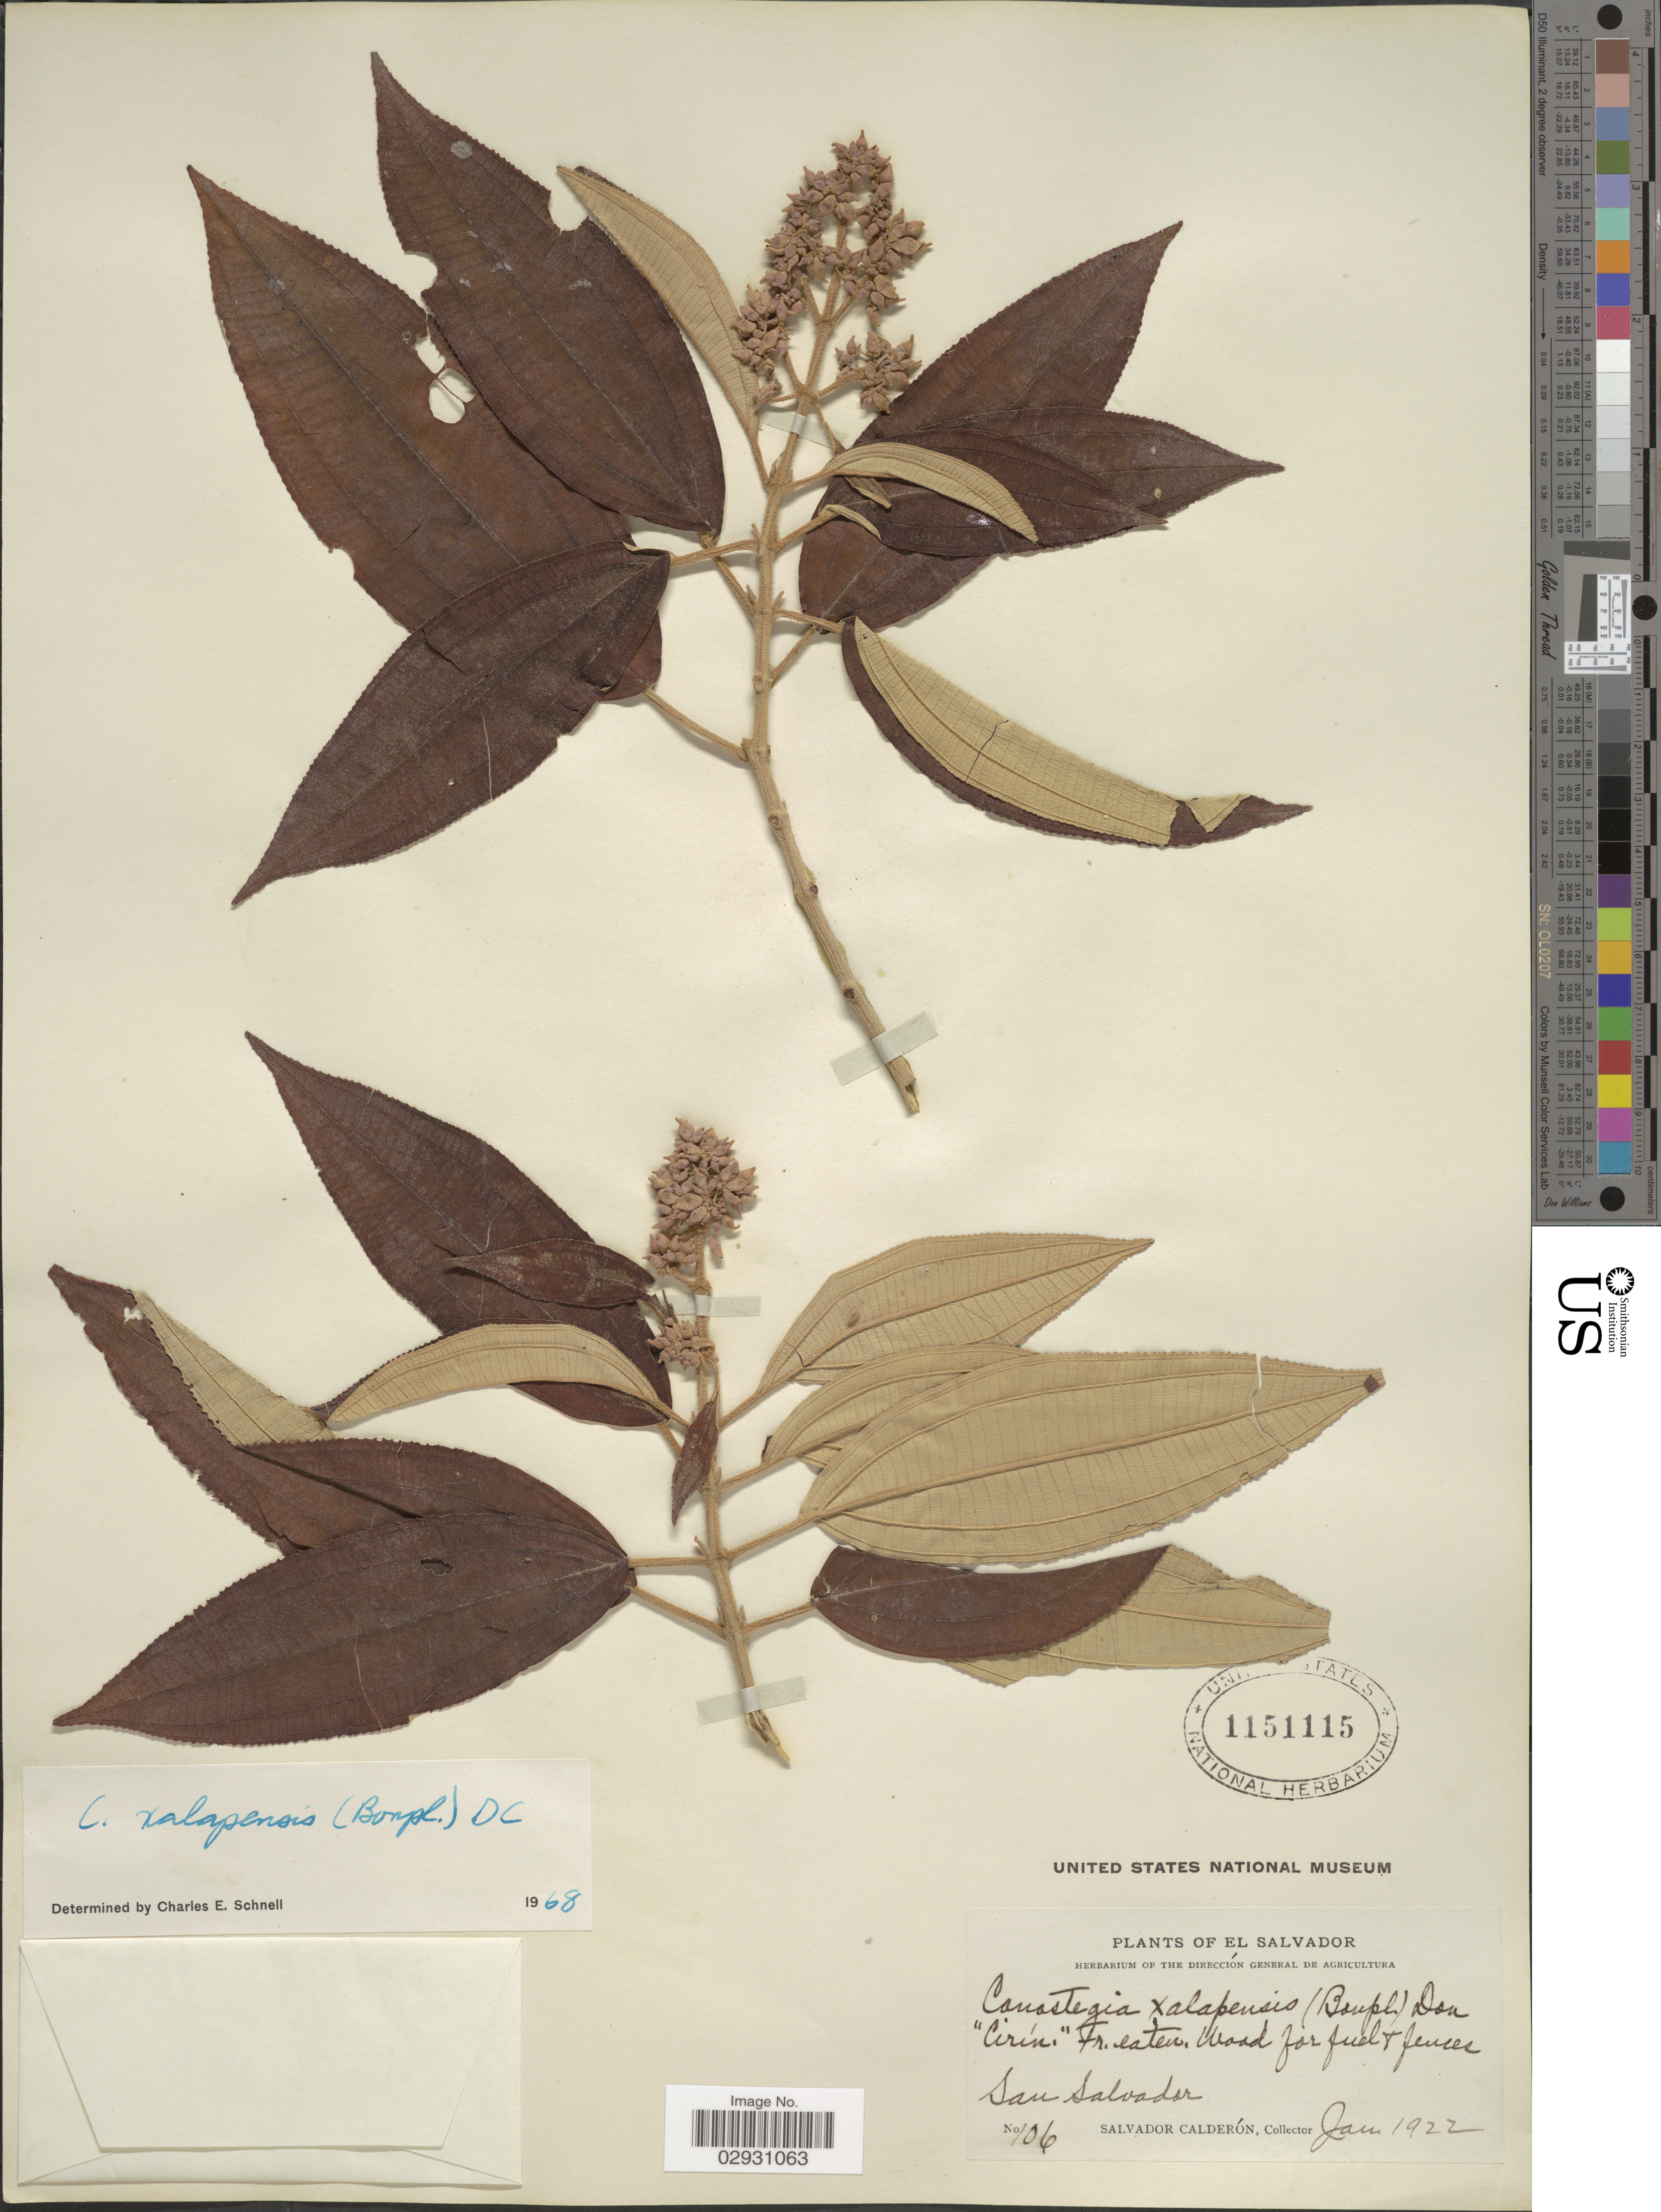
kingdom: Plantae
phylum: Tracheophyta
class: Magnoliopsida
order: Myrtales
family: Melastomataceae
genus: Conostegia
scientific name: Conostegia quadrangularis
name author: Schltdl. ex Steud.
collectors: S. Calderón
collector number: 106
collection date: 1922-01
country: El Salvador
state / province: San Salvador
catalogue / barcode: US 1151115